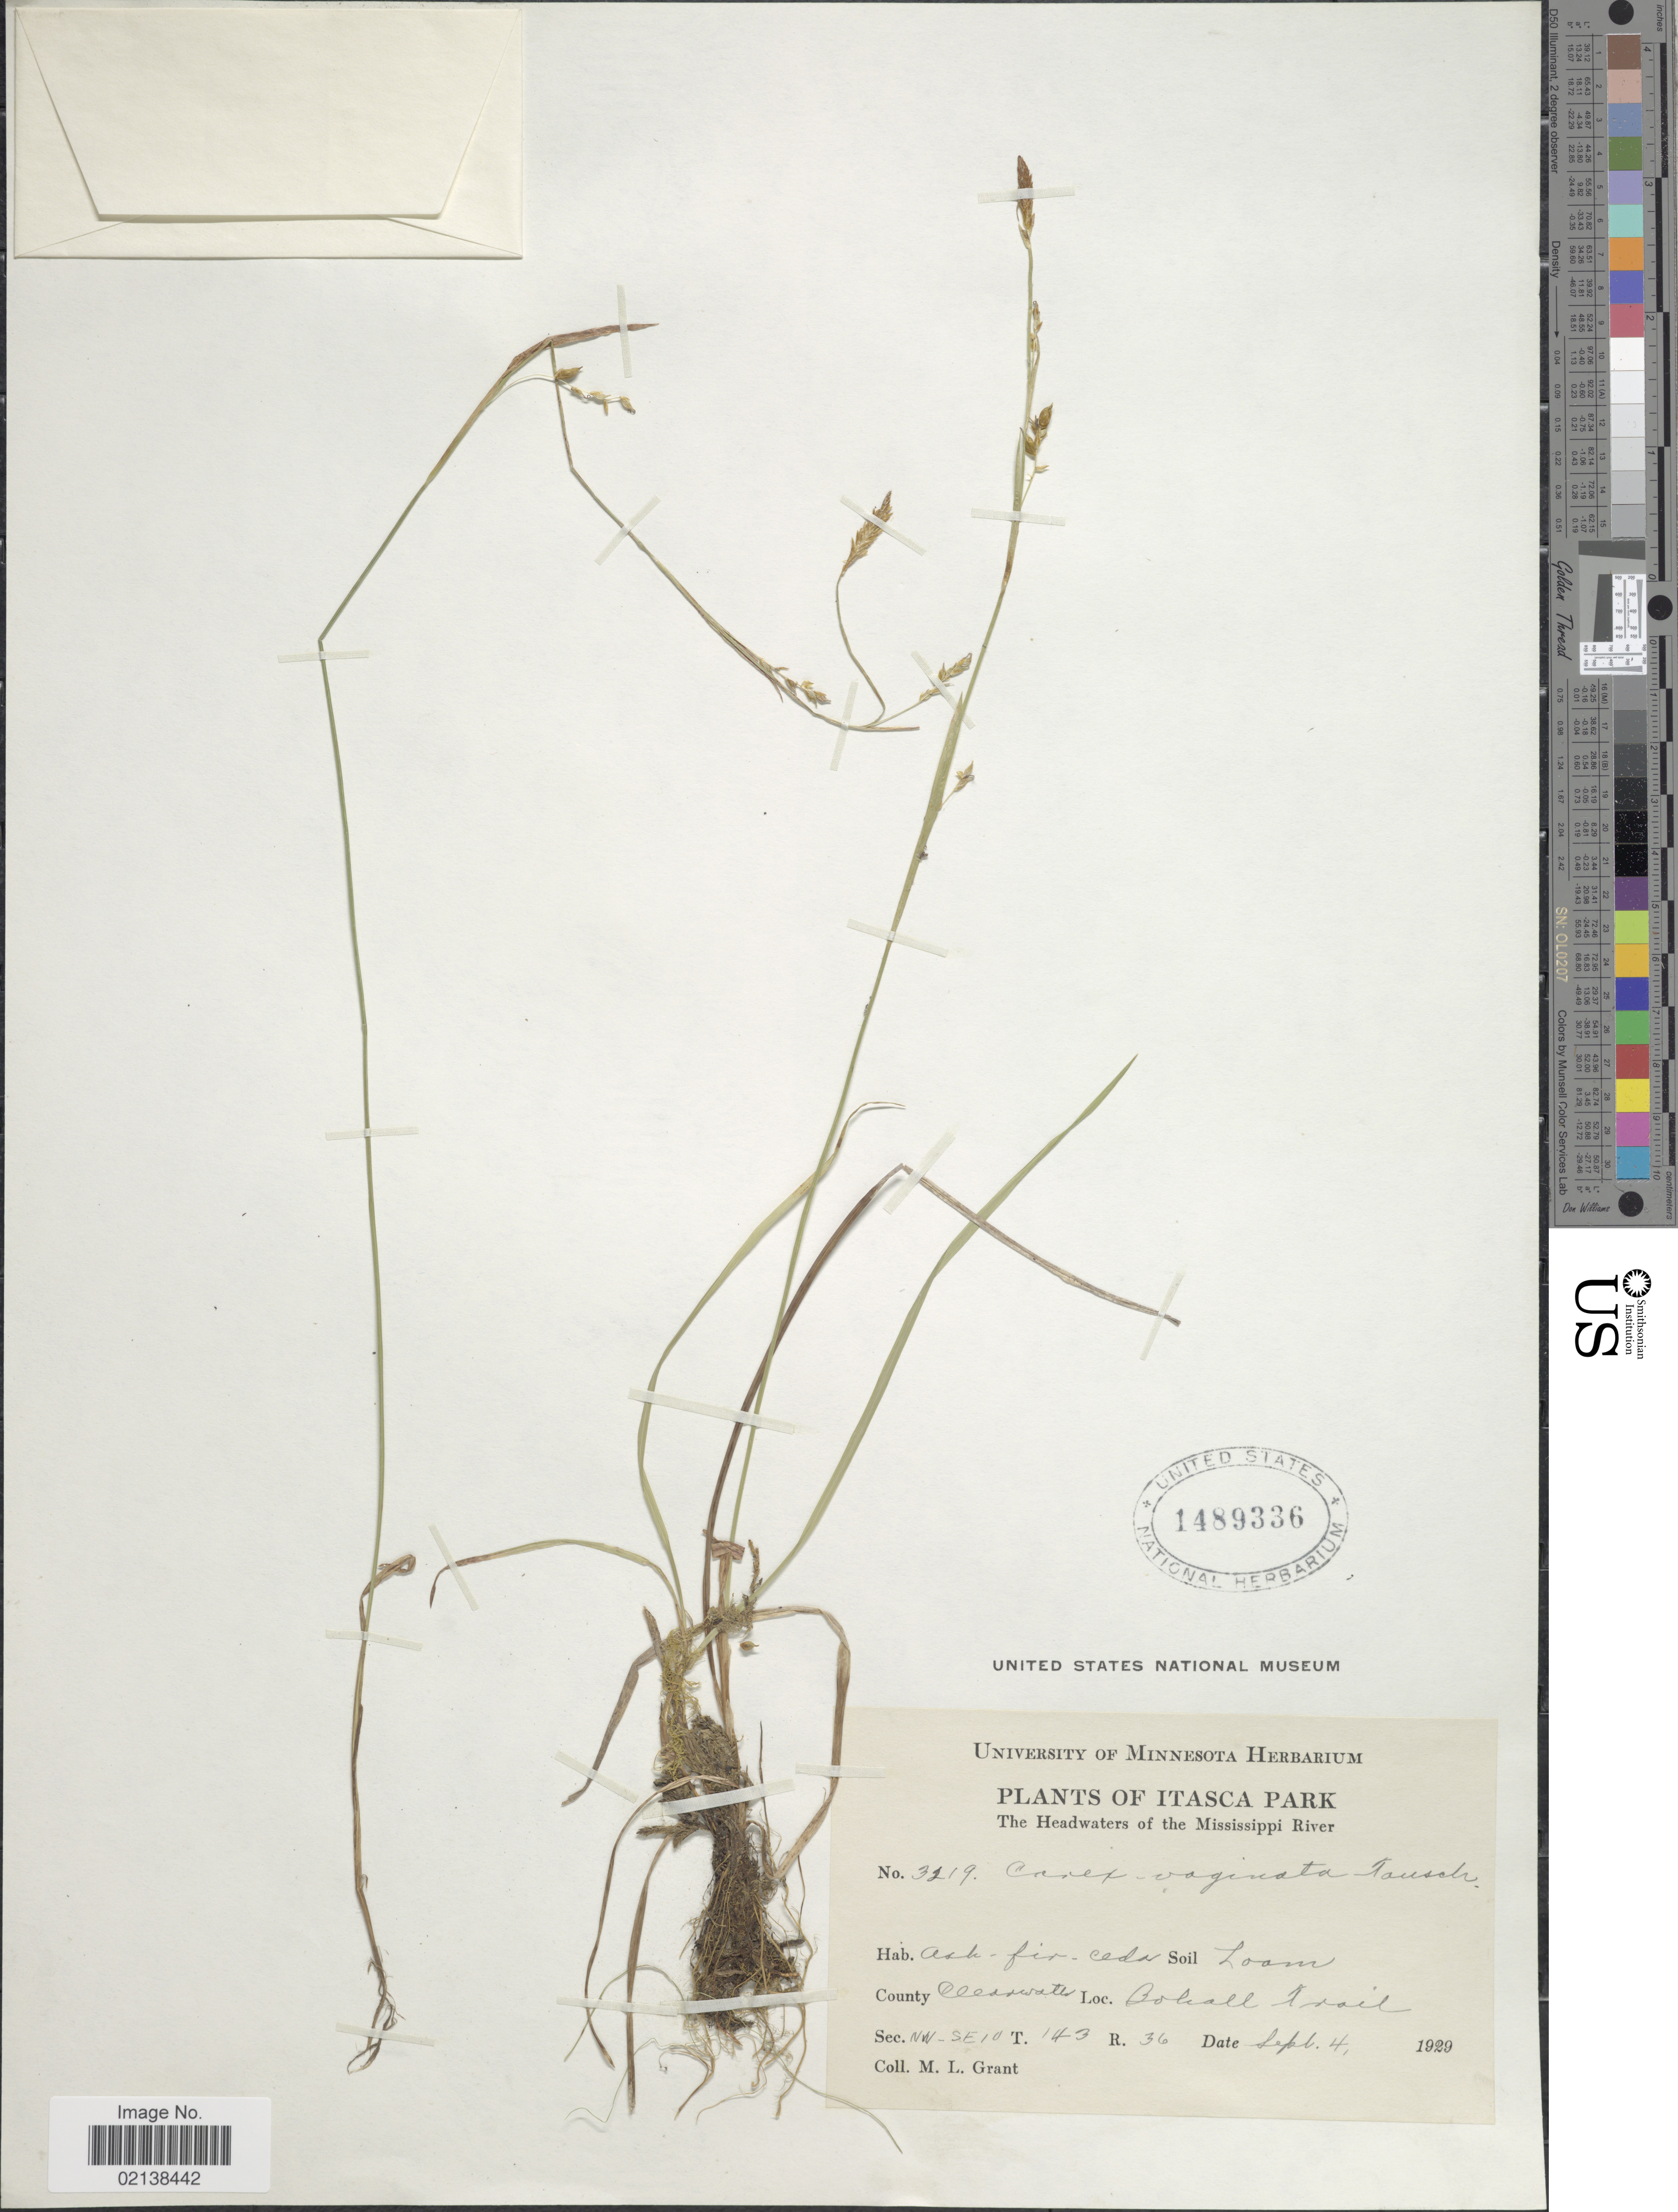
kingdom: Plantae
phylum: Tracheophyta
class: Liliopsida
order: Poales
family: Cyperaceae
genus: Carex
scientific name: Carex vaginata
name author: Tausch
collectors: M. L. Grant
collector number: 3219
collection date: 1929-09-04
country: United States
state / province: Minnesota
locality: Itasca River, the headwater of the Mississippi River, County Clearwater, Bokall Trail, Sec. NW-SE10 T. 143 R.36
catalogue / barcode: US 1489336